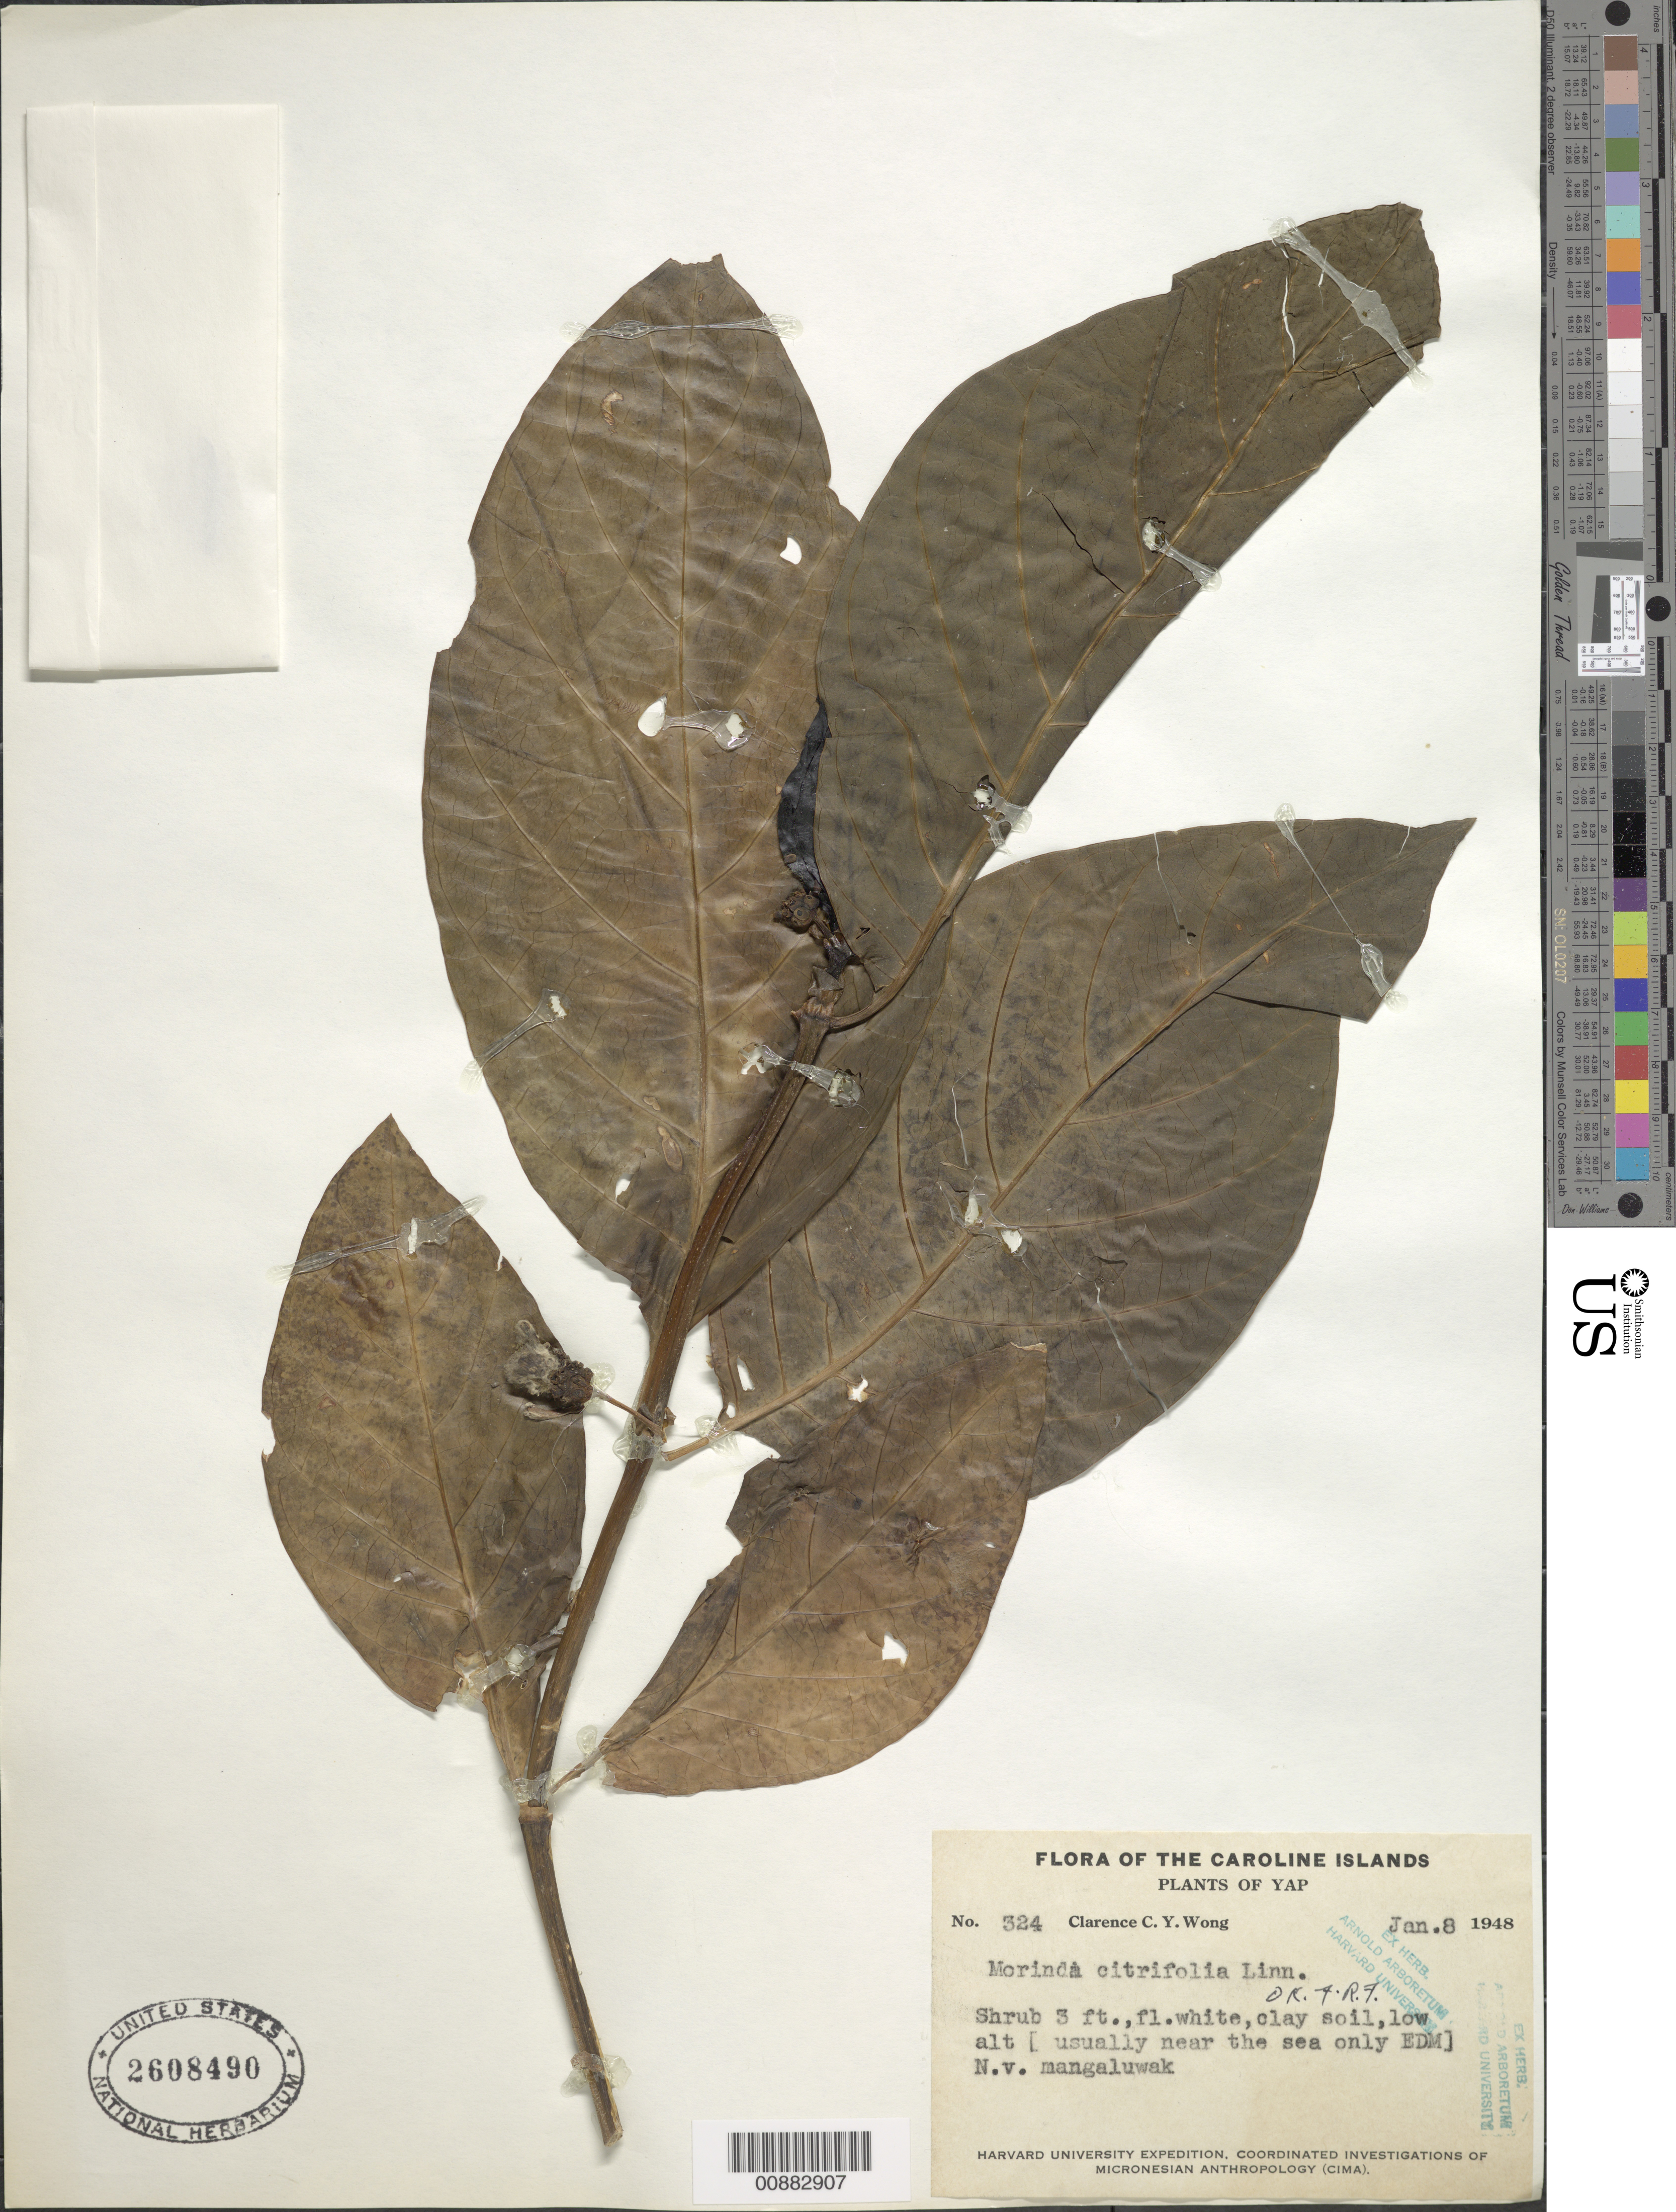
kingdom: Plantae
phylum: Tracheophyta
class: Magnoliopsida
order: Gentianales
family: Rubiaceae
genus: Morinda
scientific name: Morinda citrifolia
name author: L.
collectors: C. Wong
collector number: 324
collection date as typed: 08 Jan 1948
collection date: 1948-01-08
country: Micronesia, Federated States of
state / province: Yap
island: Yap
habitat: usually near the sea only 'EDM'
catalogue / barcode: US 2608490